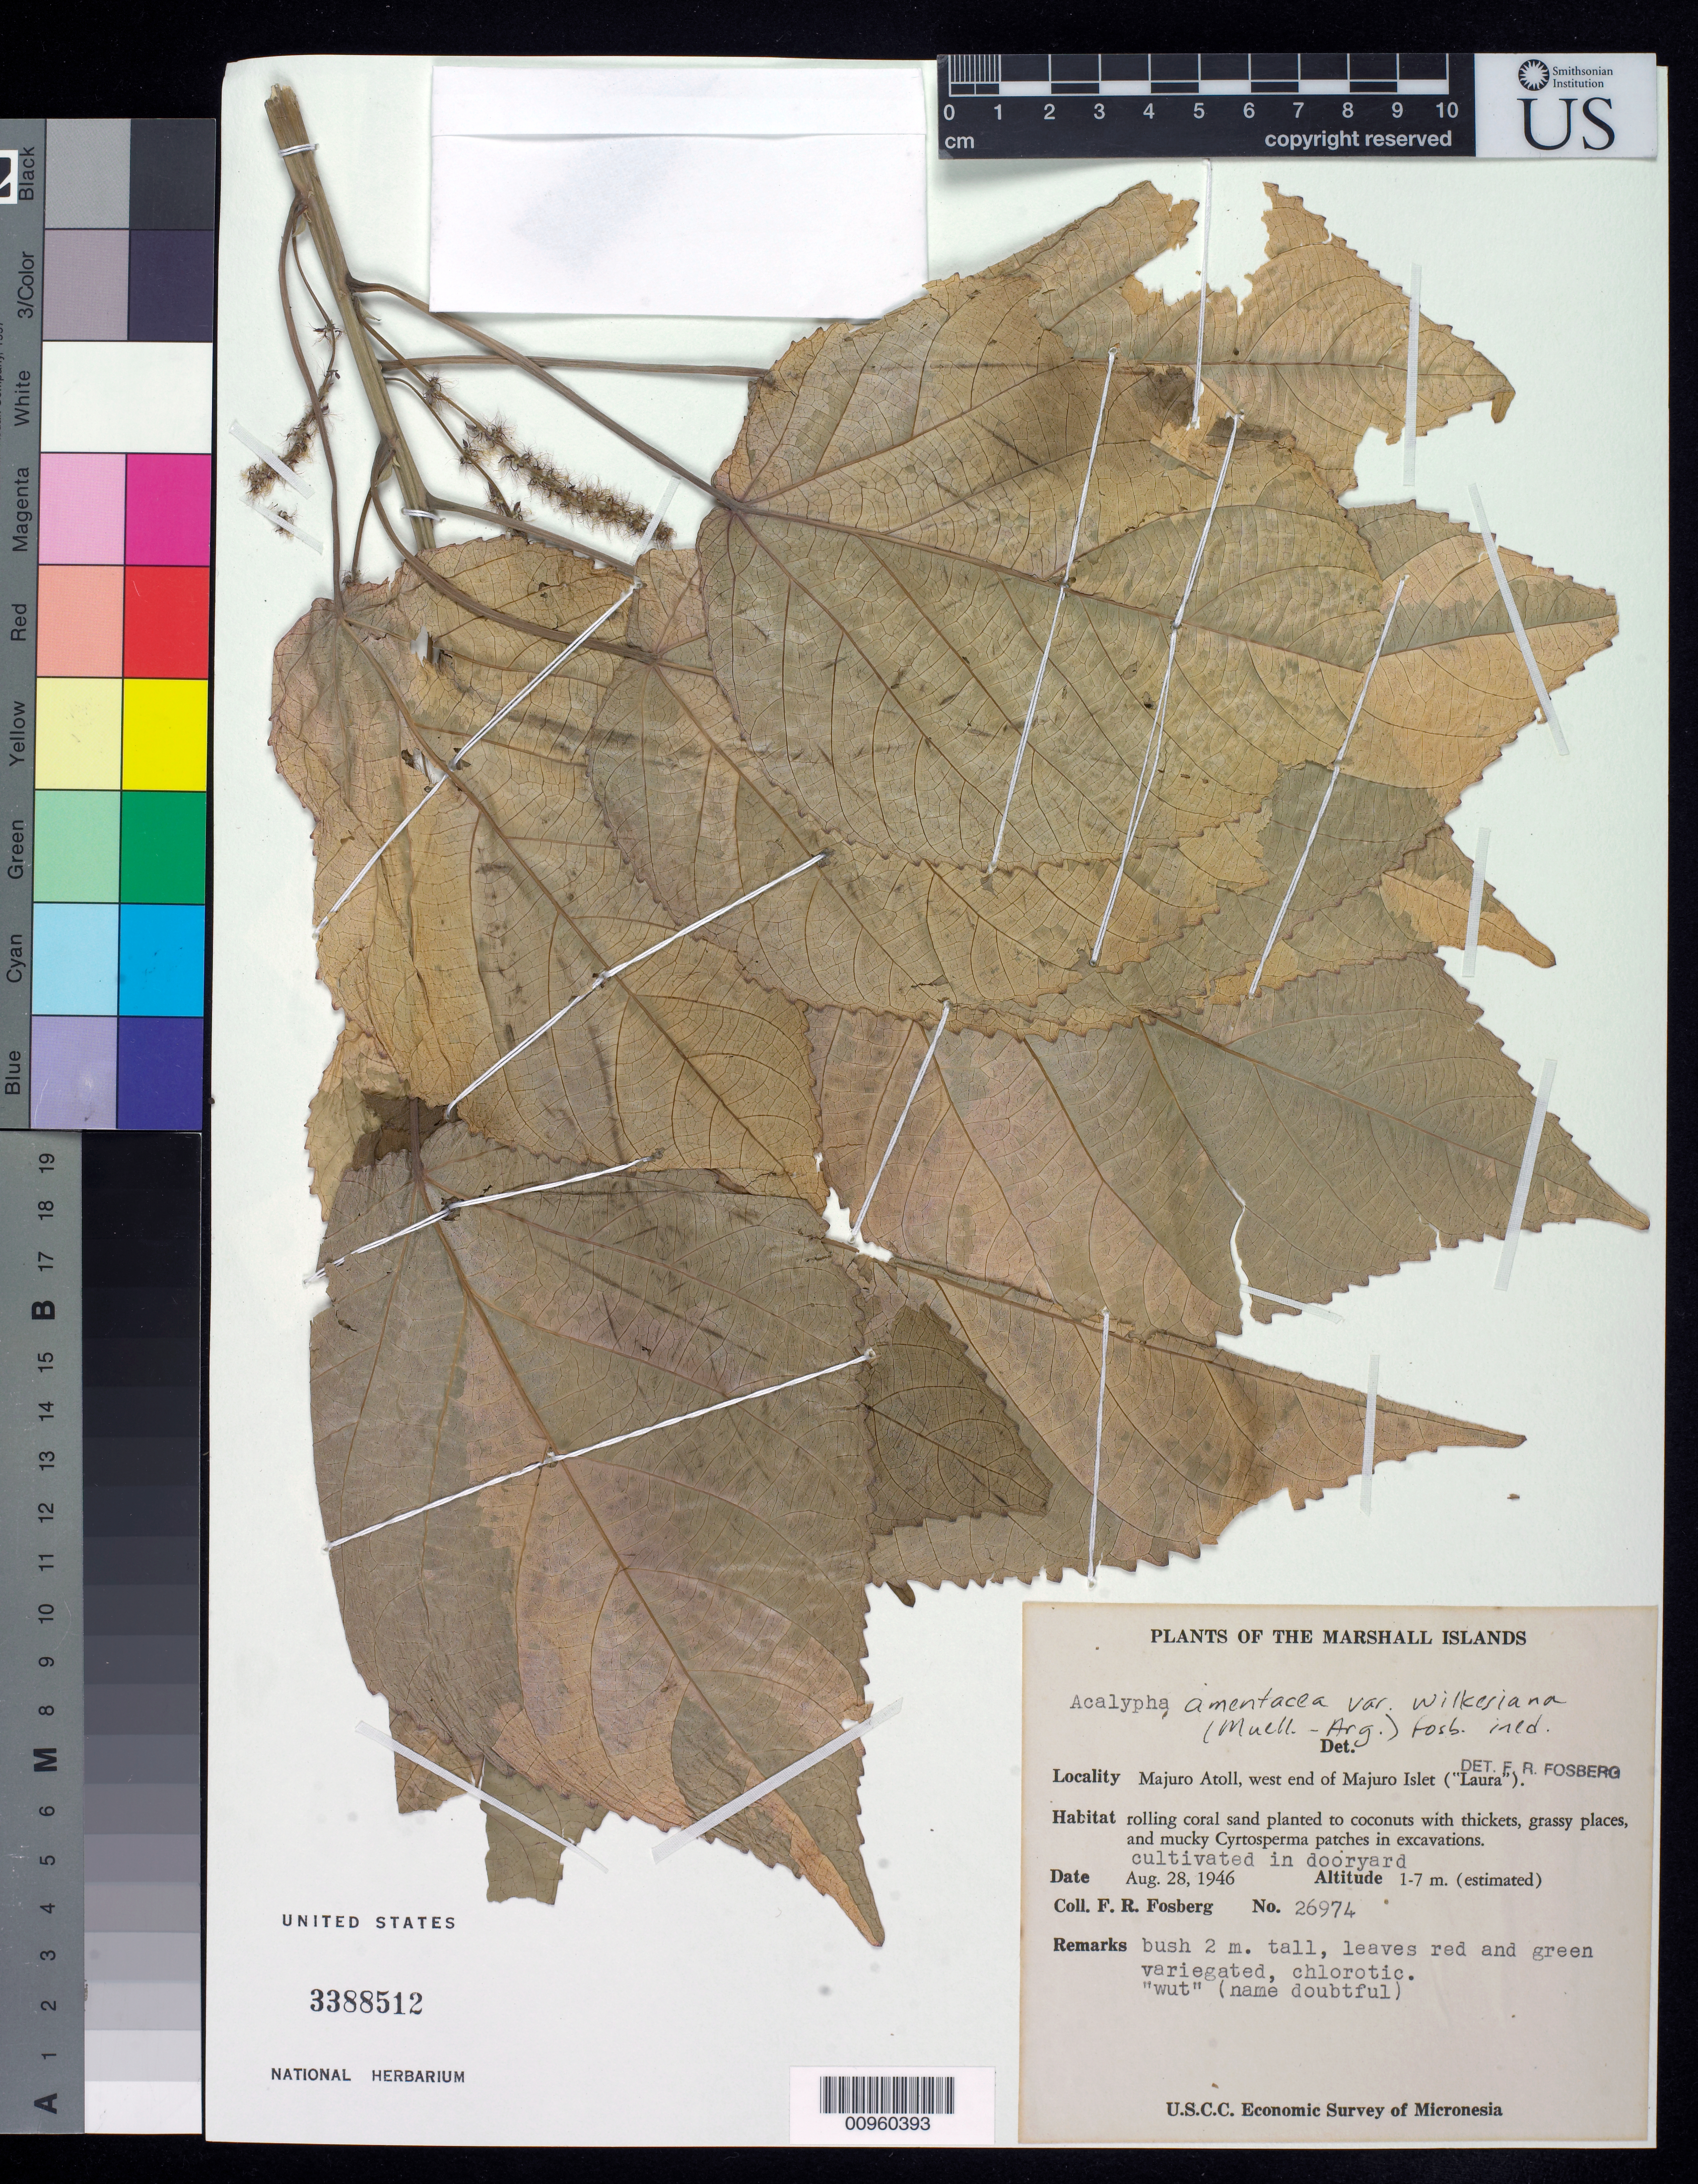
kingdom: Plantae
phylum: Tracheophyta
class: Magnoliopsida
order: Malpighiales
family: Euphorbiaceae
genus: Acalypha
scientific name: Acalypha amentacea var. wilkesiana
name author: Roxb.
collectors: F. R. Fosberg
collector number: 26974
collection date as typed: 28 Aug 1946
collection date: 1946-08-28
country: Marshall Islands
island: Majuro Atoll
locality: W end of Majuro (Laura) Islet.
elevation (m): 1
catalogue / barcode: US 3388512